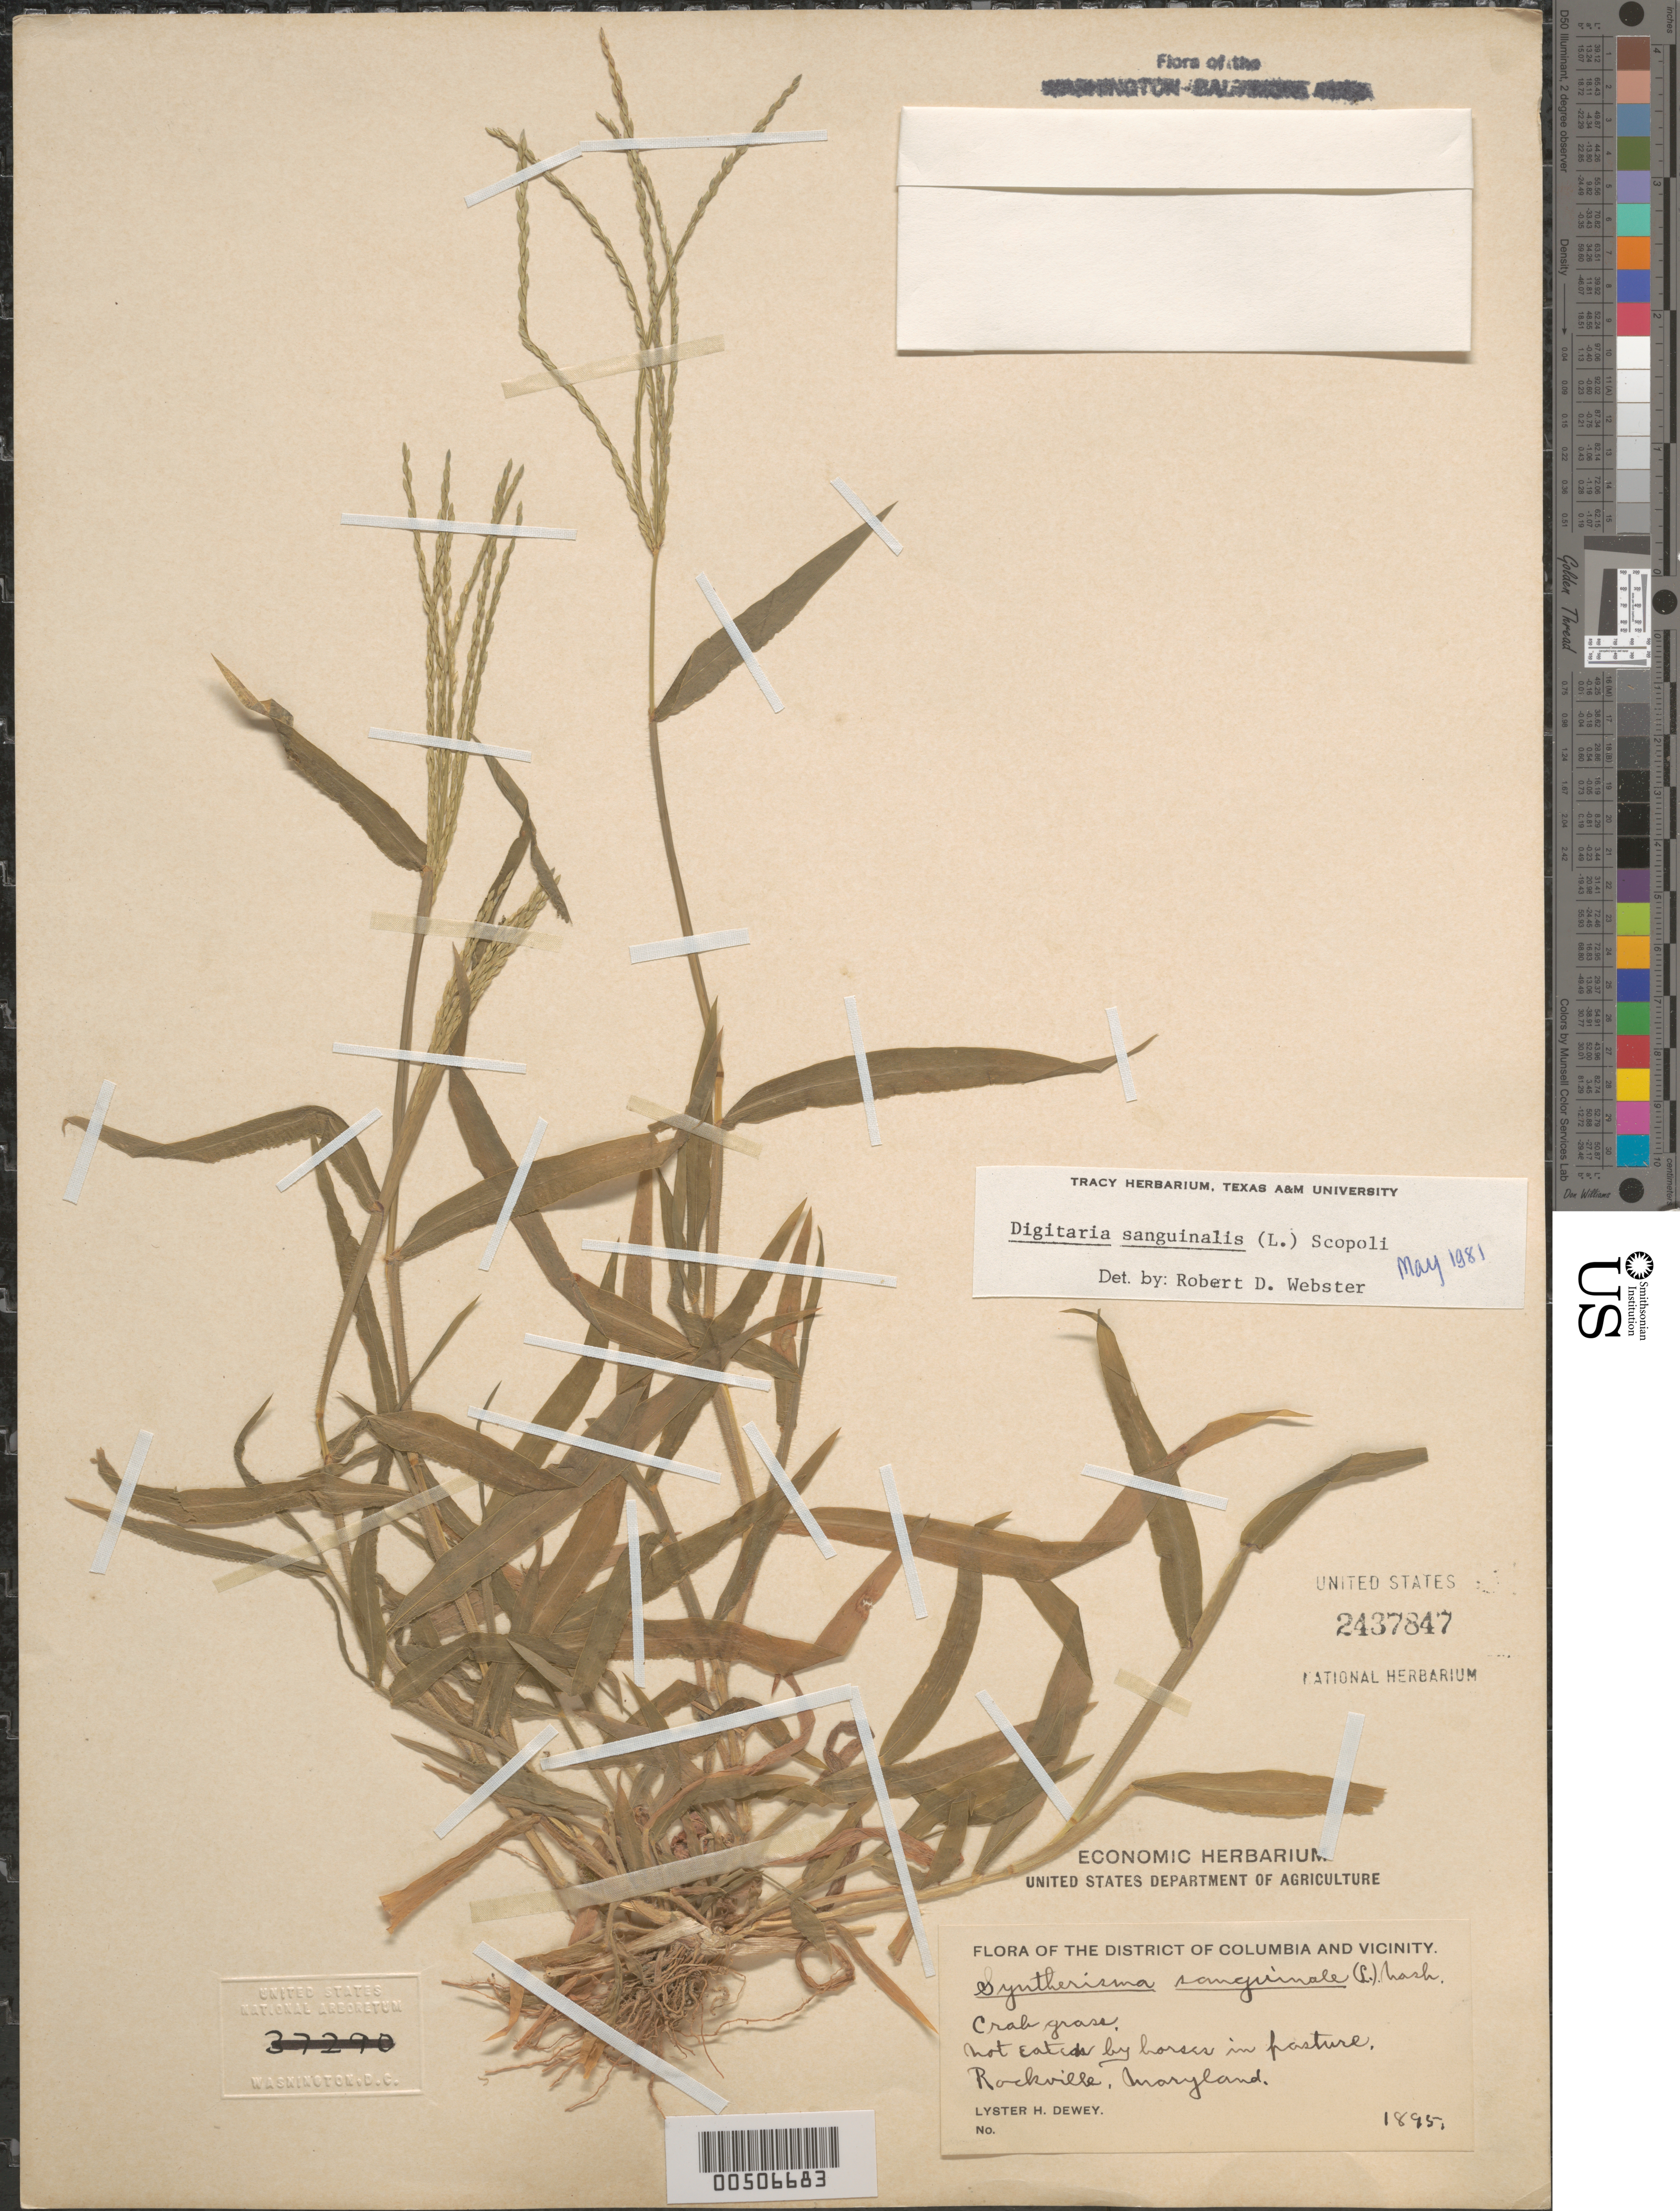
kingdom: Plantae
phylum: Tracheophyta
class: Liliopsida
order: Poales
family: Poaceae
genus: Digitaria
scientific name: Digitaria sanguinalis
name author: (L.) Scop.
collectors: L. H. Dewey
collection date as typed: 1895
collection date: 1895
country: United States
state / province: Maryland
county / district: Montgomery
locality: Rockville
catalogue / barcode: US 2437847